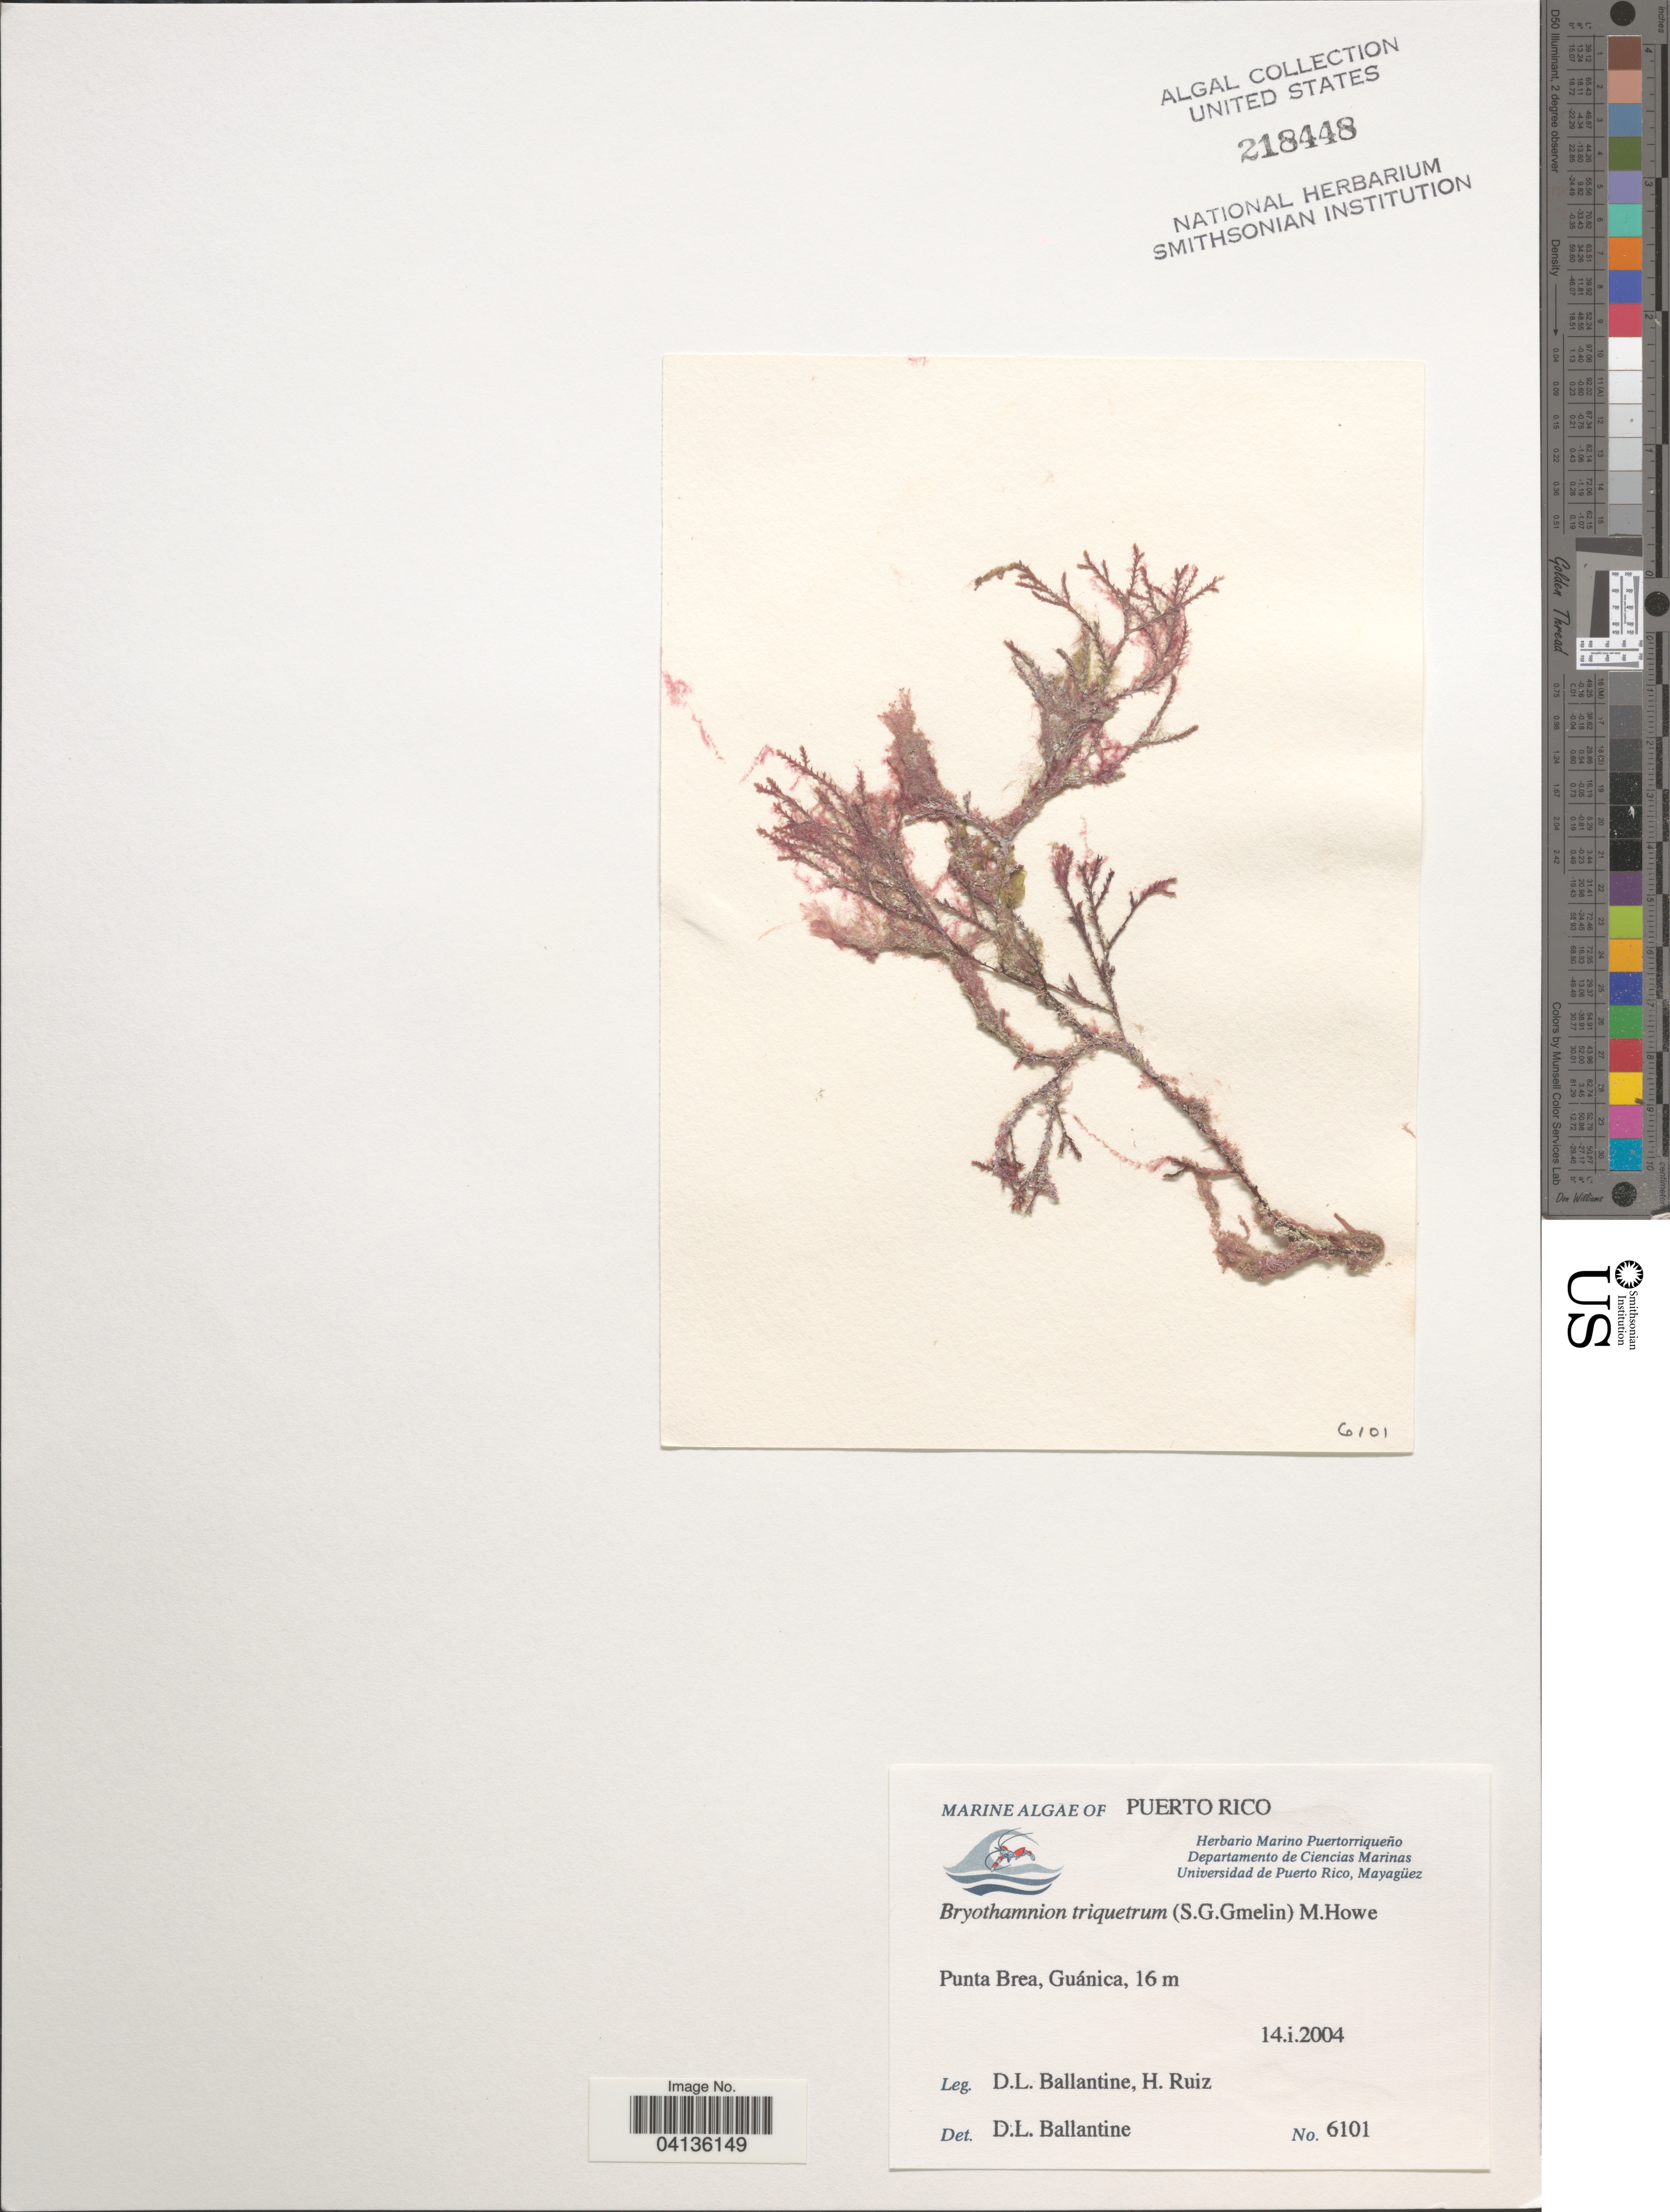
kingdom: Plantae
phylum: Rhodophyta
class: Florideophyceae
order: Ceramiales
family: Rhodomelaceae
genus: Alsidium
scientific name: Alsidium sp.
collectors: D.L. Ballantine & H. Ruiz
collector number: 6101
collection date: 2004-01-14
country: Puerto Rico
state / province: Guánica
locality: Punta Brea.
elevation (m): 16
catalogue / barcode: US 218448